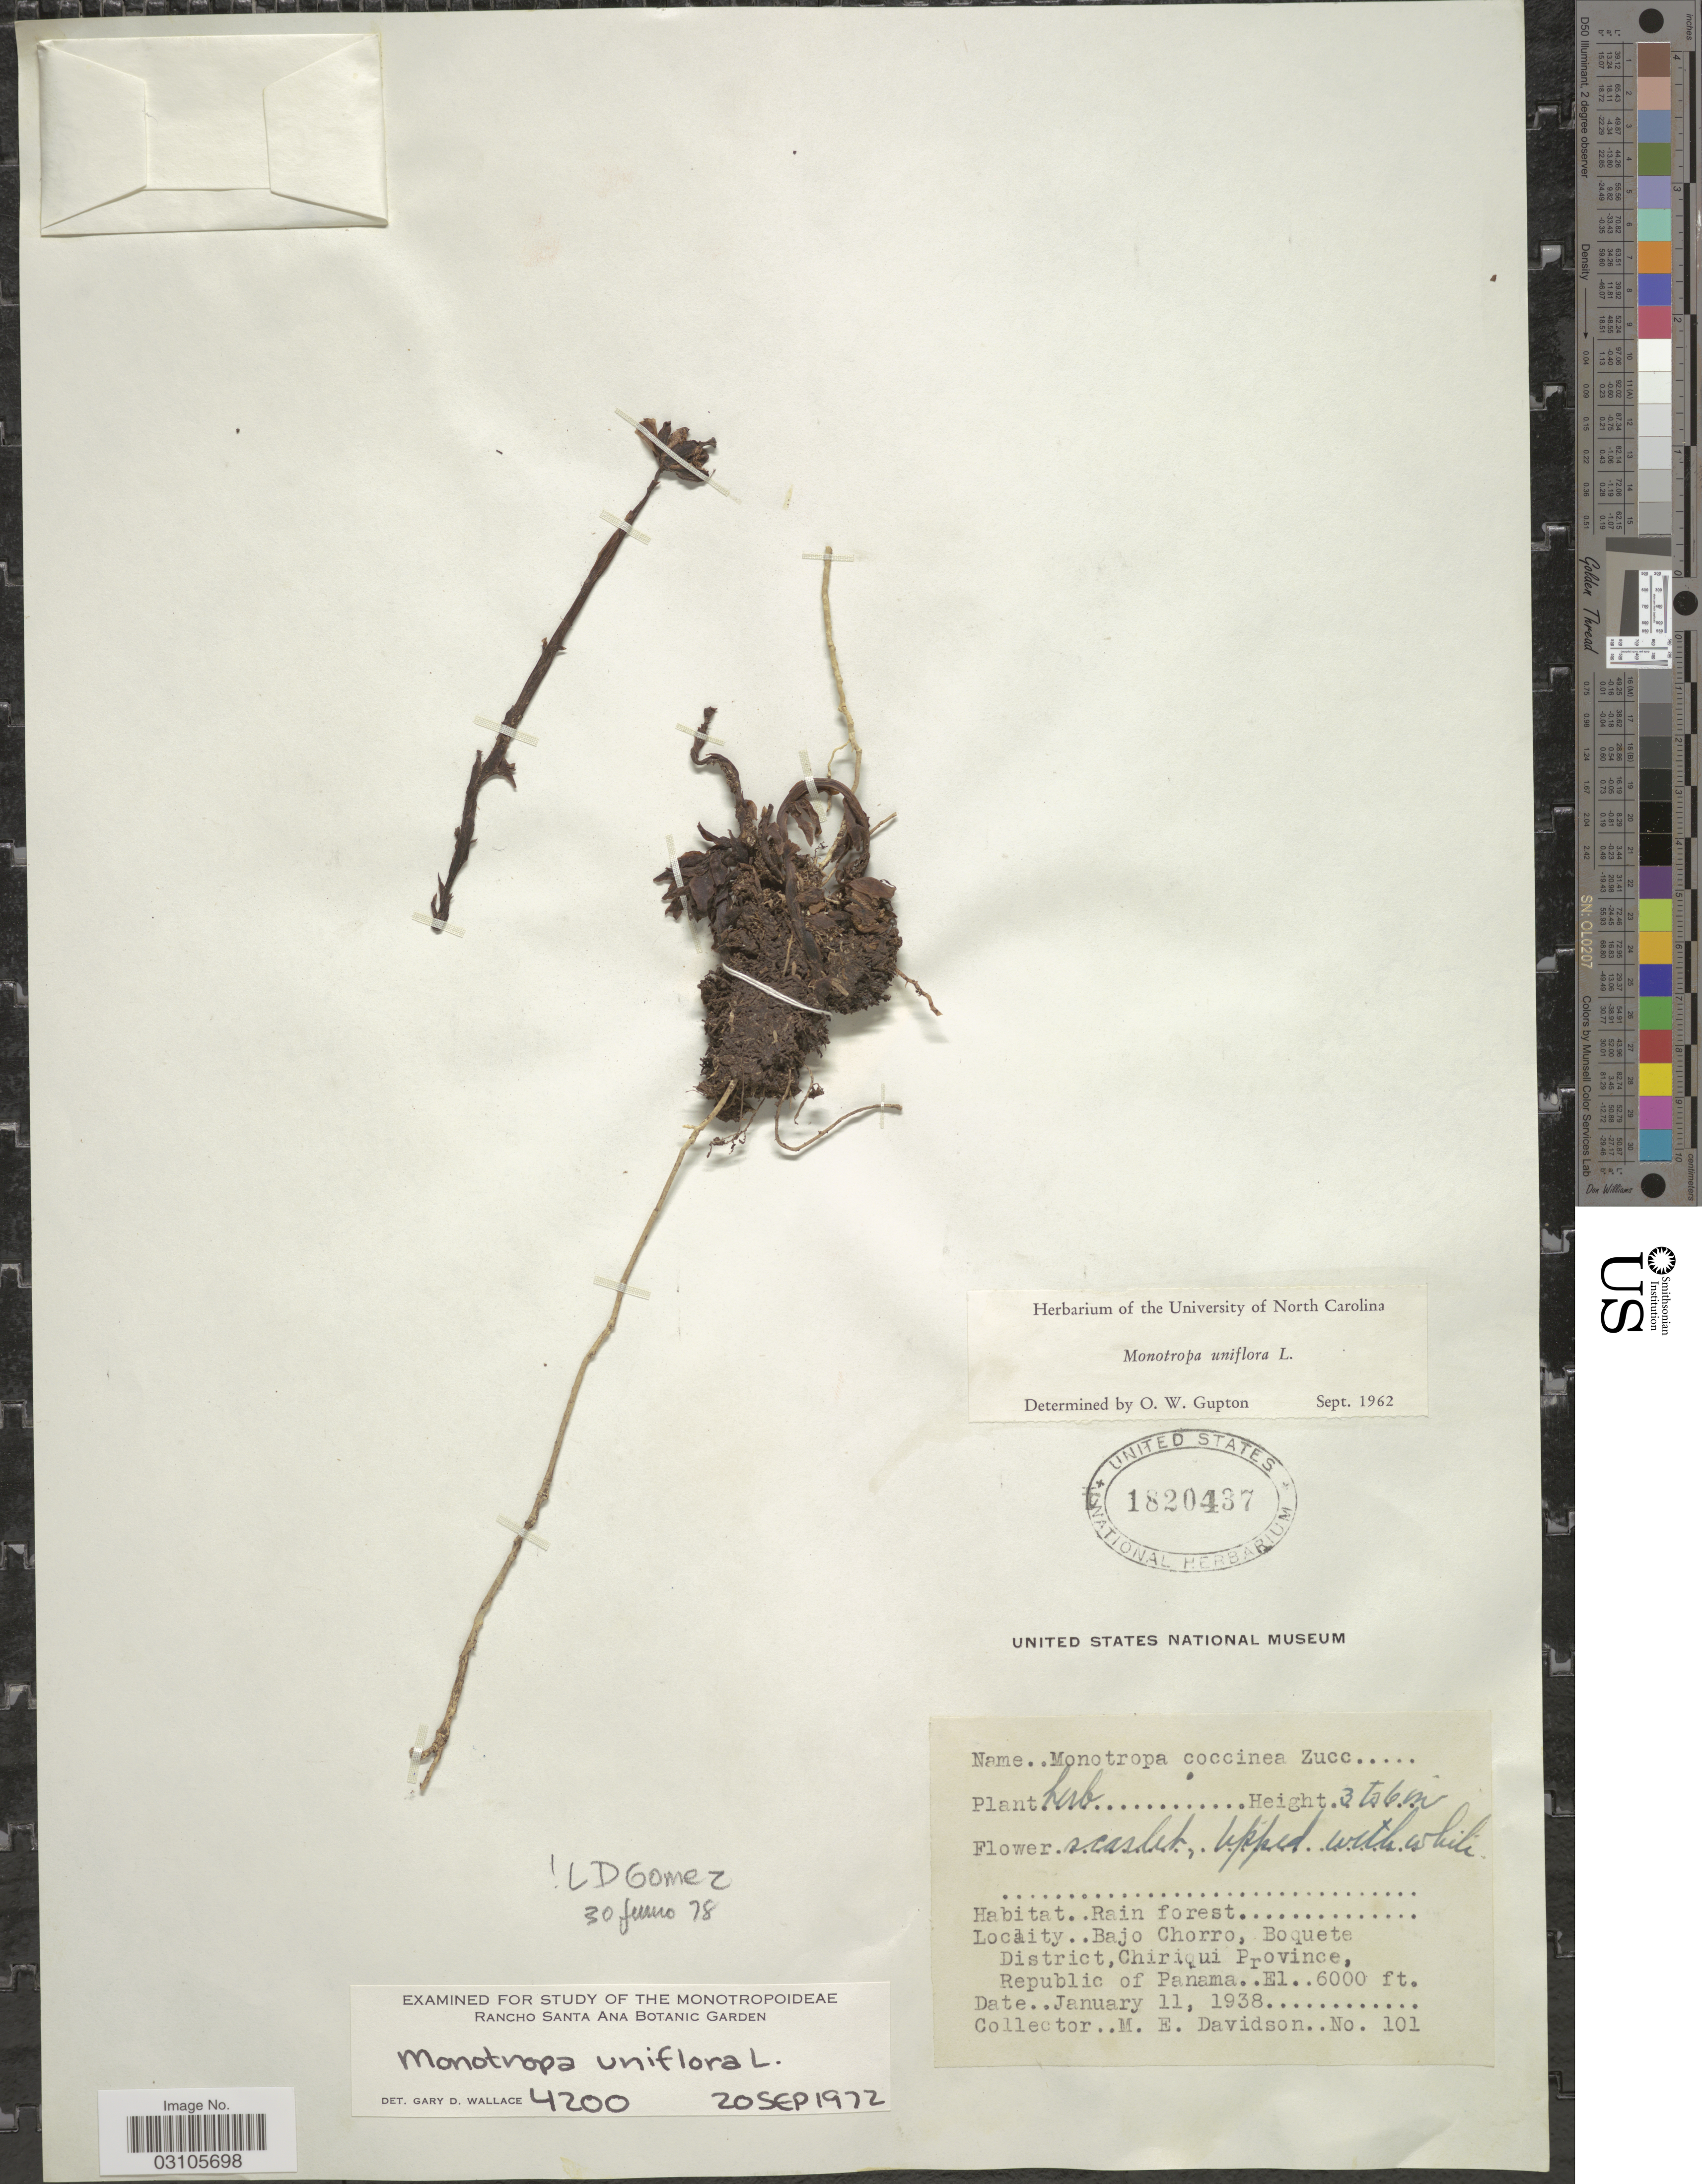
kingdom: Plantae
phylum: Tracheophyta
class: Magnoliopsida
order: Ericales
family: Ericaceae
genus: Monotropa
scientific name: Monotropa uniflora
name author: L.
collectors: M. E. Davidson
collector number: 101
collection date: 1938-01-11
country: Panama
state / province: Chiriqui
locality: Bajo Chorro, Boquete District.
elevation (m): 1829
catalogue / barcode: US 1820437